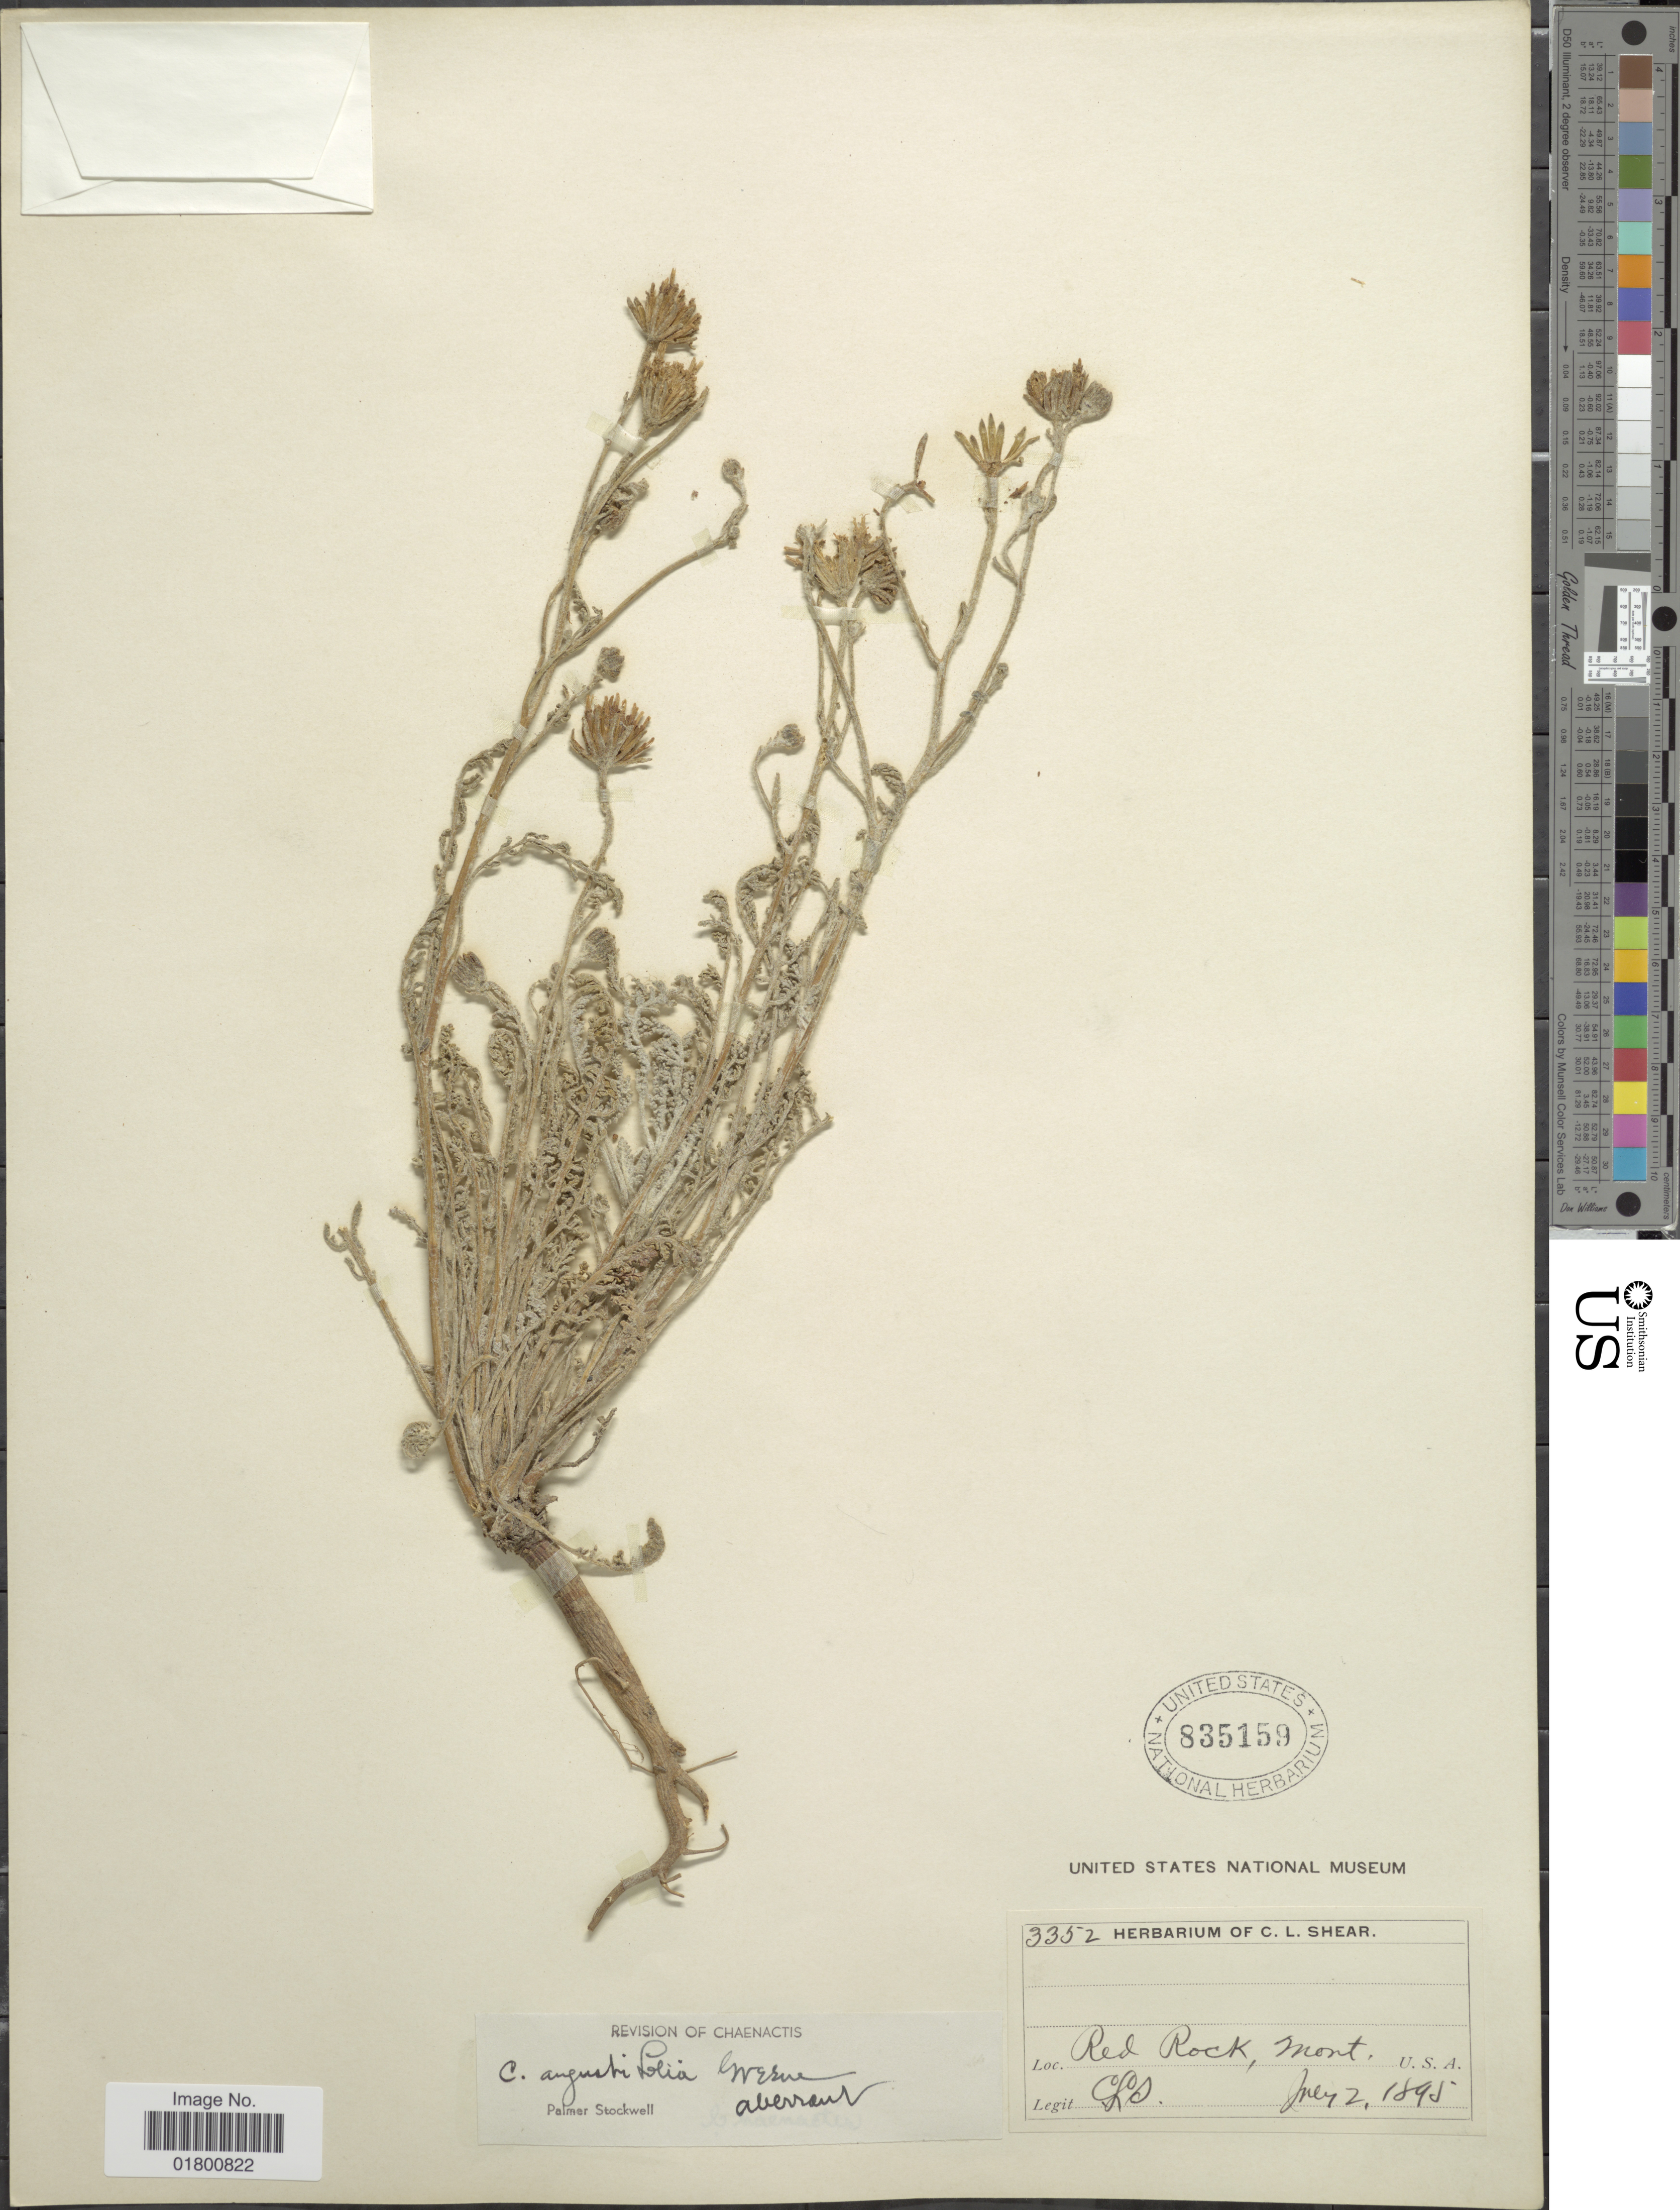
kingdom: Plantae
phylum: Tracheophyta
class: Magnoliopsida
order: Asterales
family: Asteraceae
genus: Chaenactis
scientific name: Chaenactis angustifolia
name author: Greene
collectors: C. L. Shear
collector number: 3352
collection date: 1895-07-02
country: United States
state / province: Montana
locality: Red Rock, Mont.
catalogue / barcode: US 835159